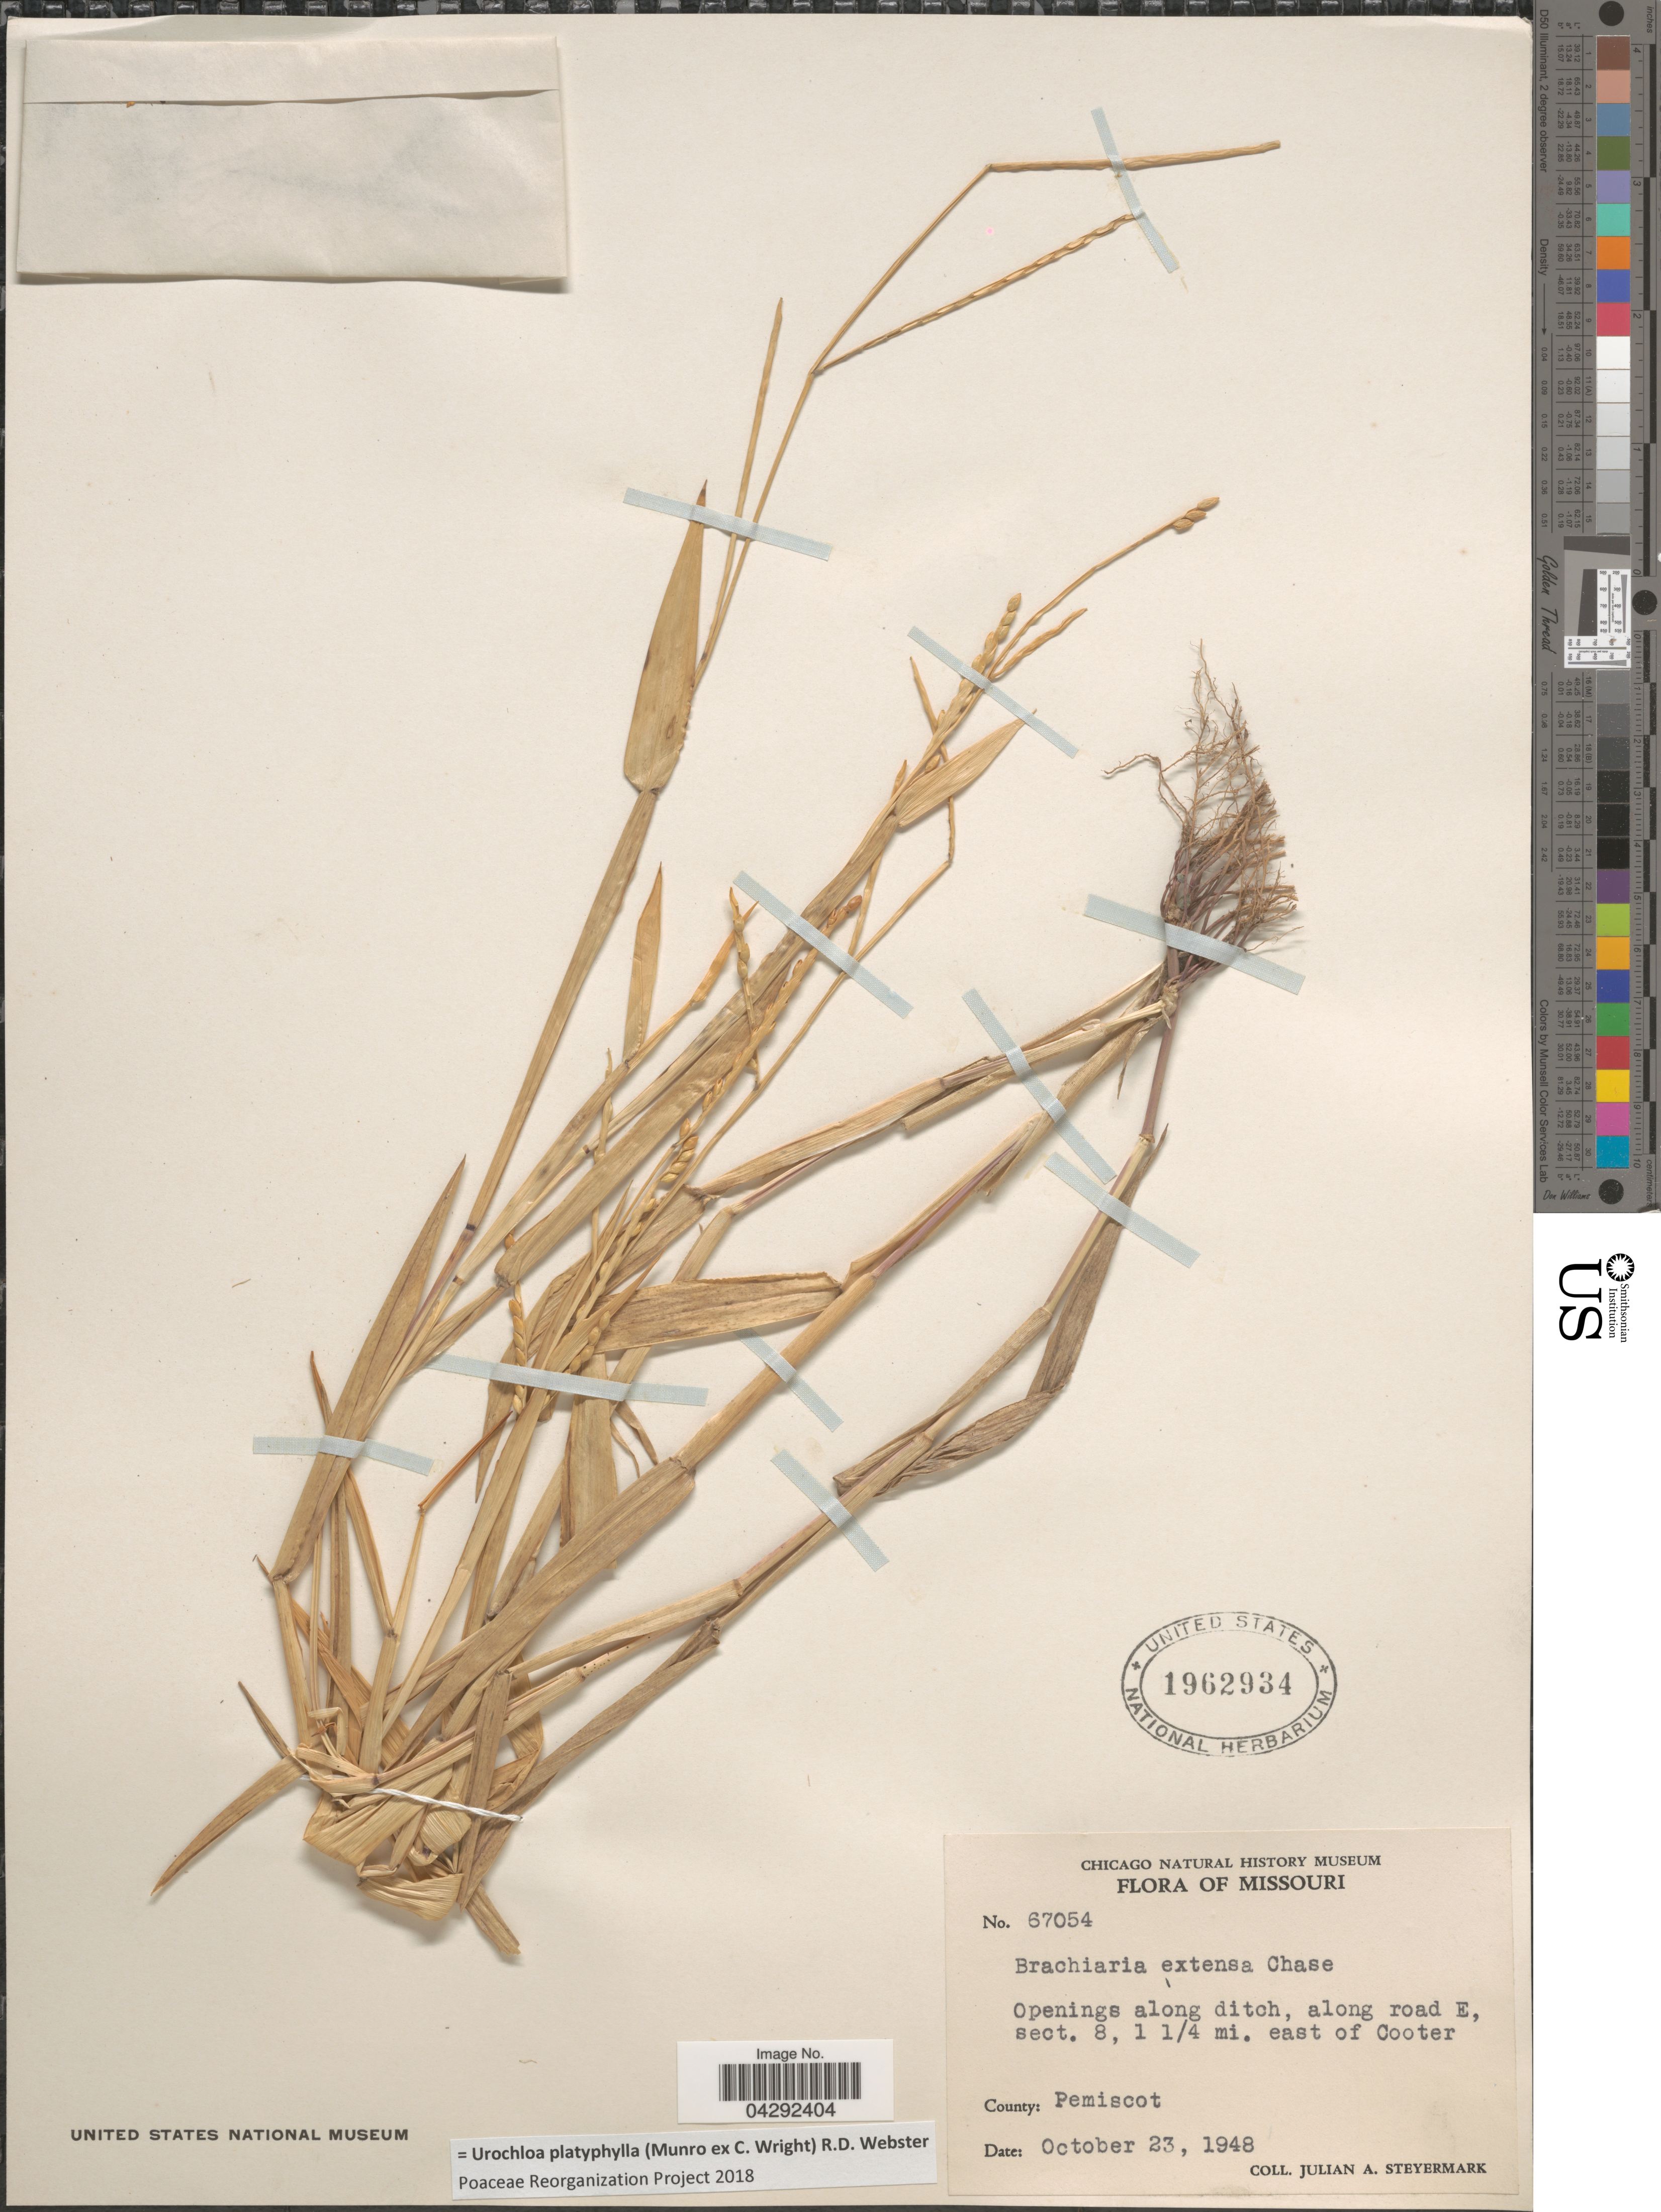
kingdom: Plantae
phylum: Tracheophyta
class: Liliopsida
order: Poales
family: Poaceae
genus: Urochloa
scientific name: Urochloa platyphylla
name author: (Munro ex C. Wright) R.D. Webster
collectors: J. Steyermark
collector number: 67054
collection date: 1948-10-23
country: United States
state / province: Missouri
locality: Openings along ditch, along road E, sect. 8, 1 1/4 mi. east of Cooter. County: Pemiscot.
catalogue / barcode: US 1962934